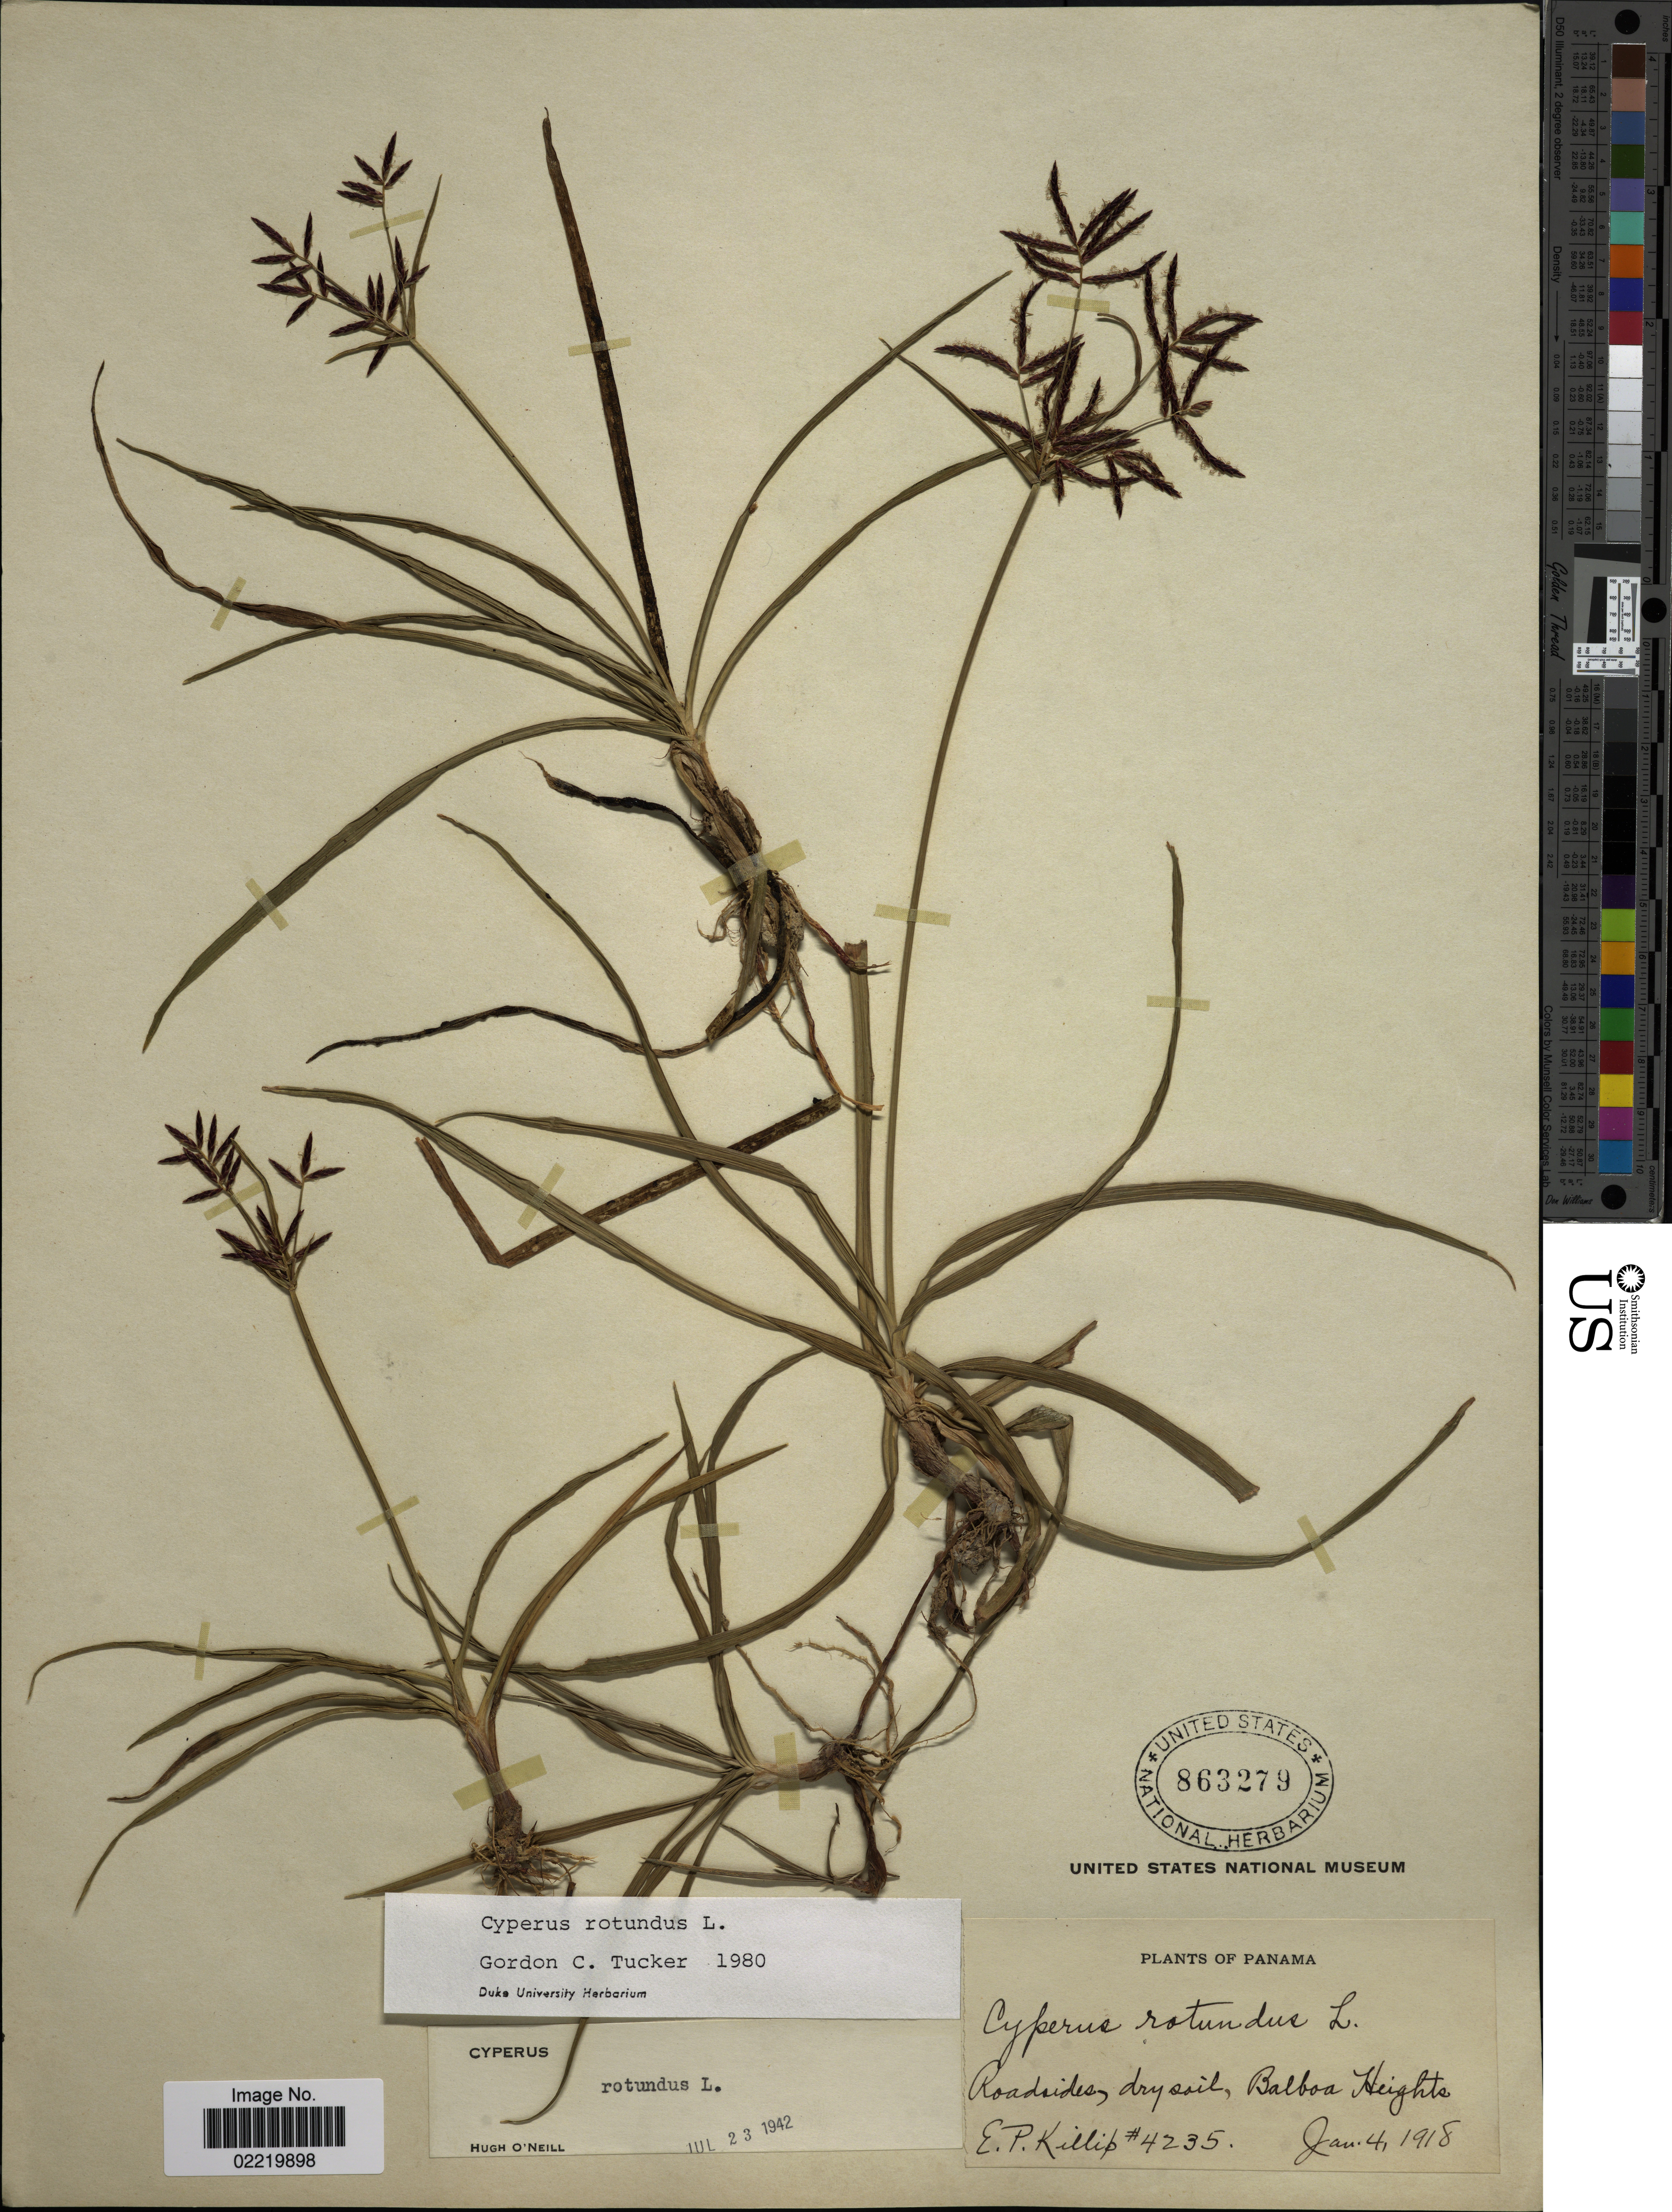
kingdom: Plantae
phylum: Tracheophyta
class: Liliopsida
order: Poales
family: Cyperaceae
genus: Cyperus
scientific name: Cyperus rotundus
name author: L.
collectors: E. P. Killip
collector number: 4235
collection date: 1918-01-04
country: Panama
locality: Roadside, dry soil, Balboa Heights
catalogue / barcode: US 863279